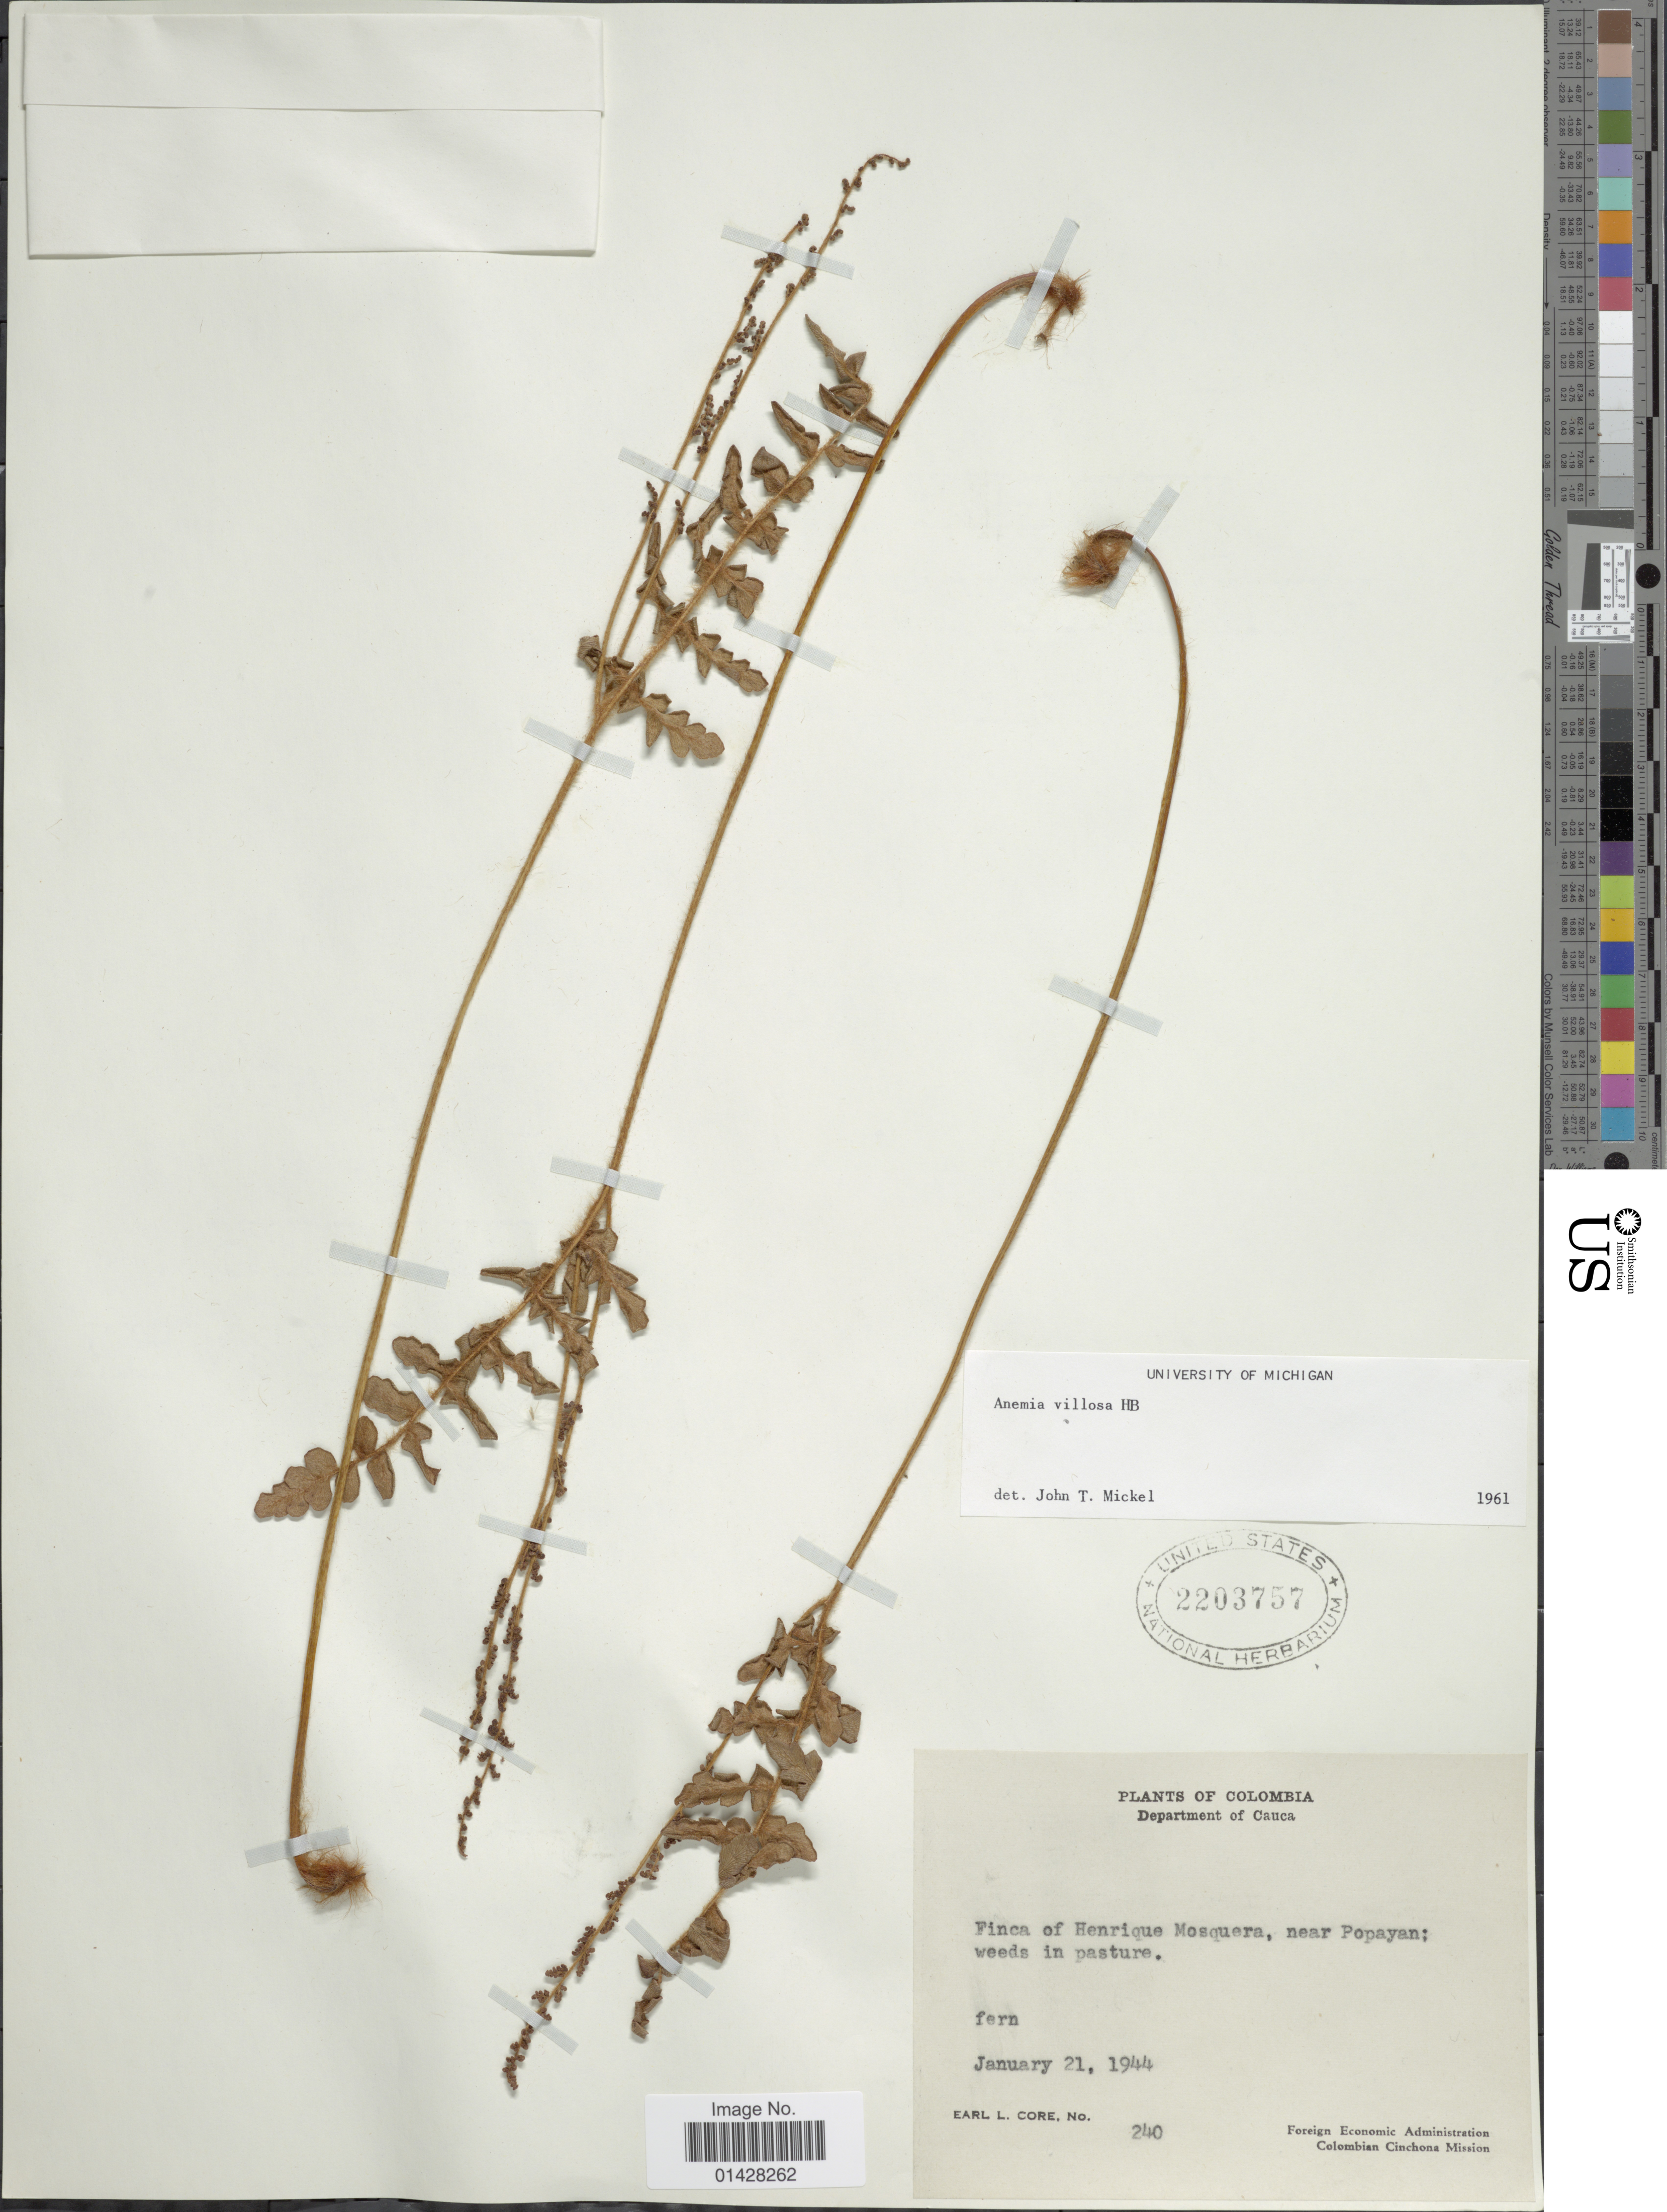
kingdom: Plantae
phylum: Tracheophyta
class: Polypodiopsida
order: Schizaeales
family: Anemiaceae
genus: Anemia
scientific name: Anemia villosa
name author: Humb. & Bonpl. ex Willd.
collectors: E. L. Core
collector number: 240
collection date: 1944-01-21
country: Colombia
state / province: Cauca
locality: Department of Cauca. Finca of Henrique Mosquera, near Popayan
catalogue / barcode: US 2203757